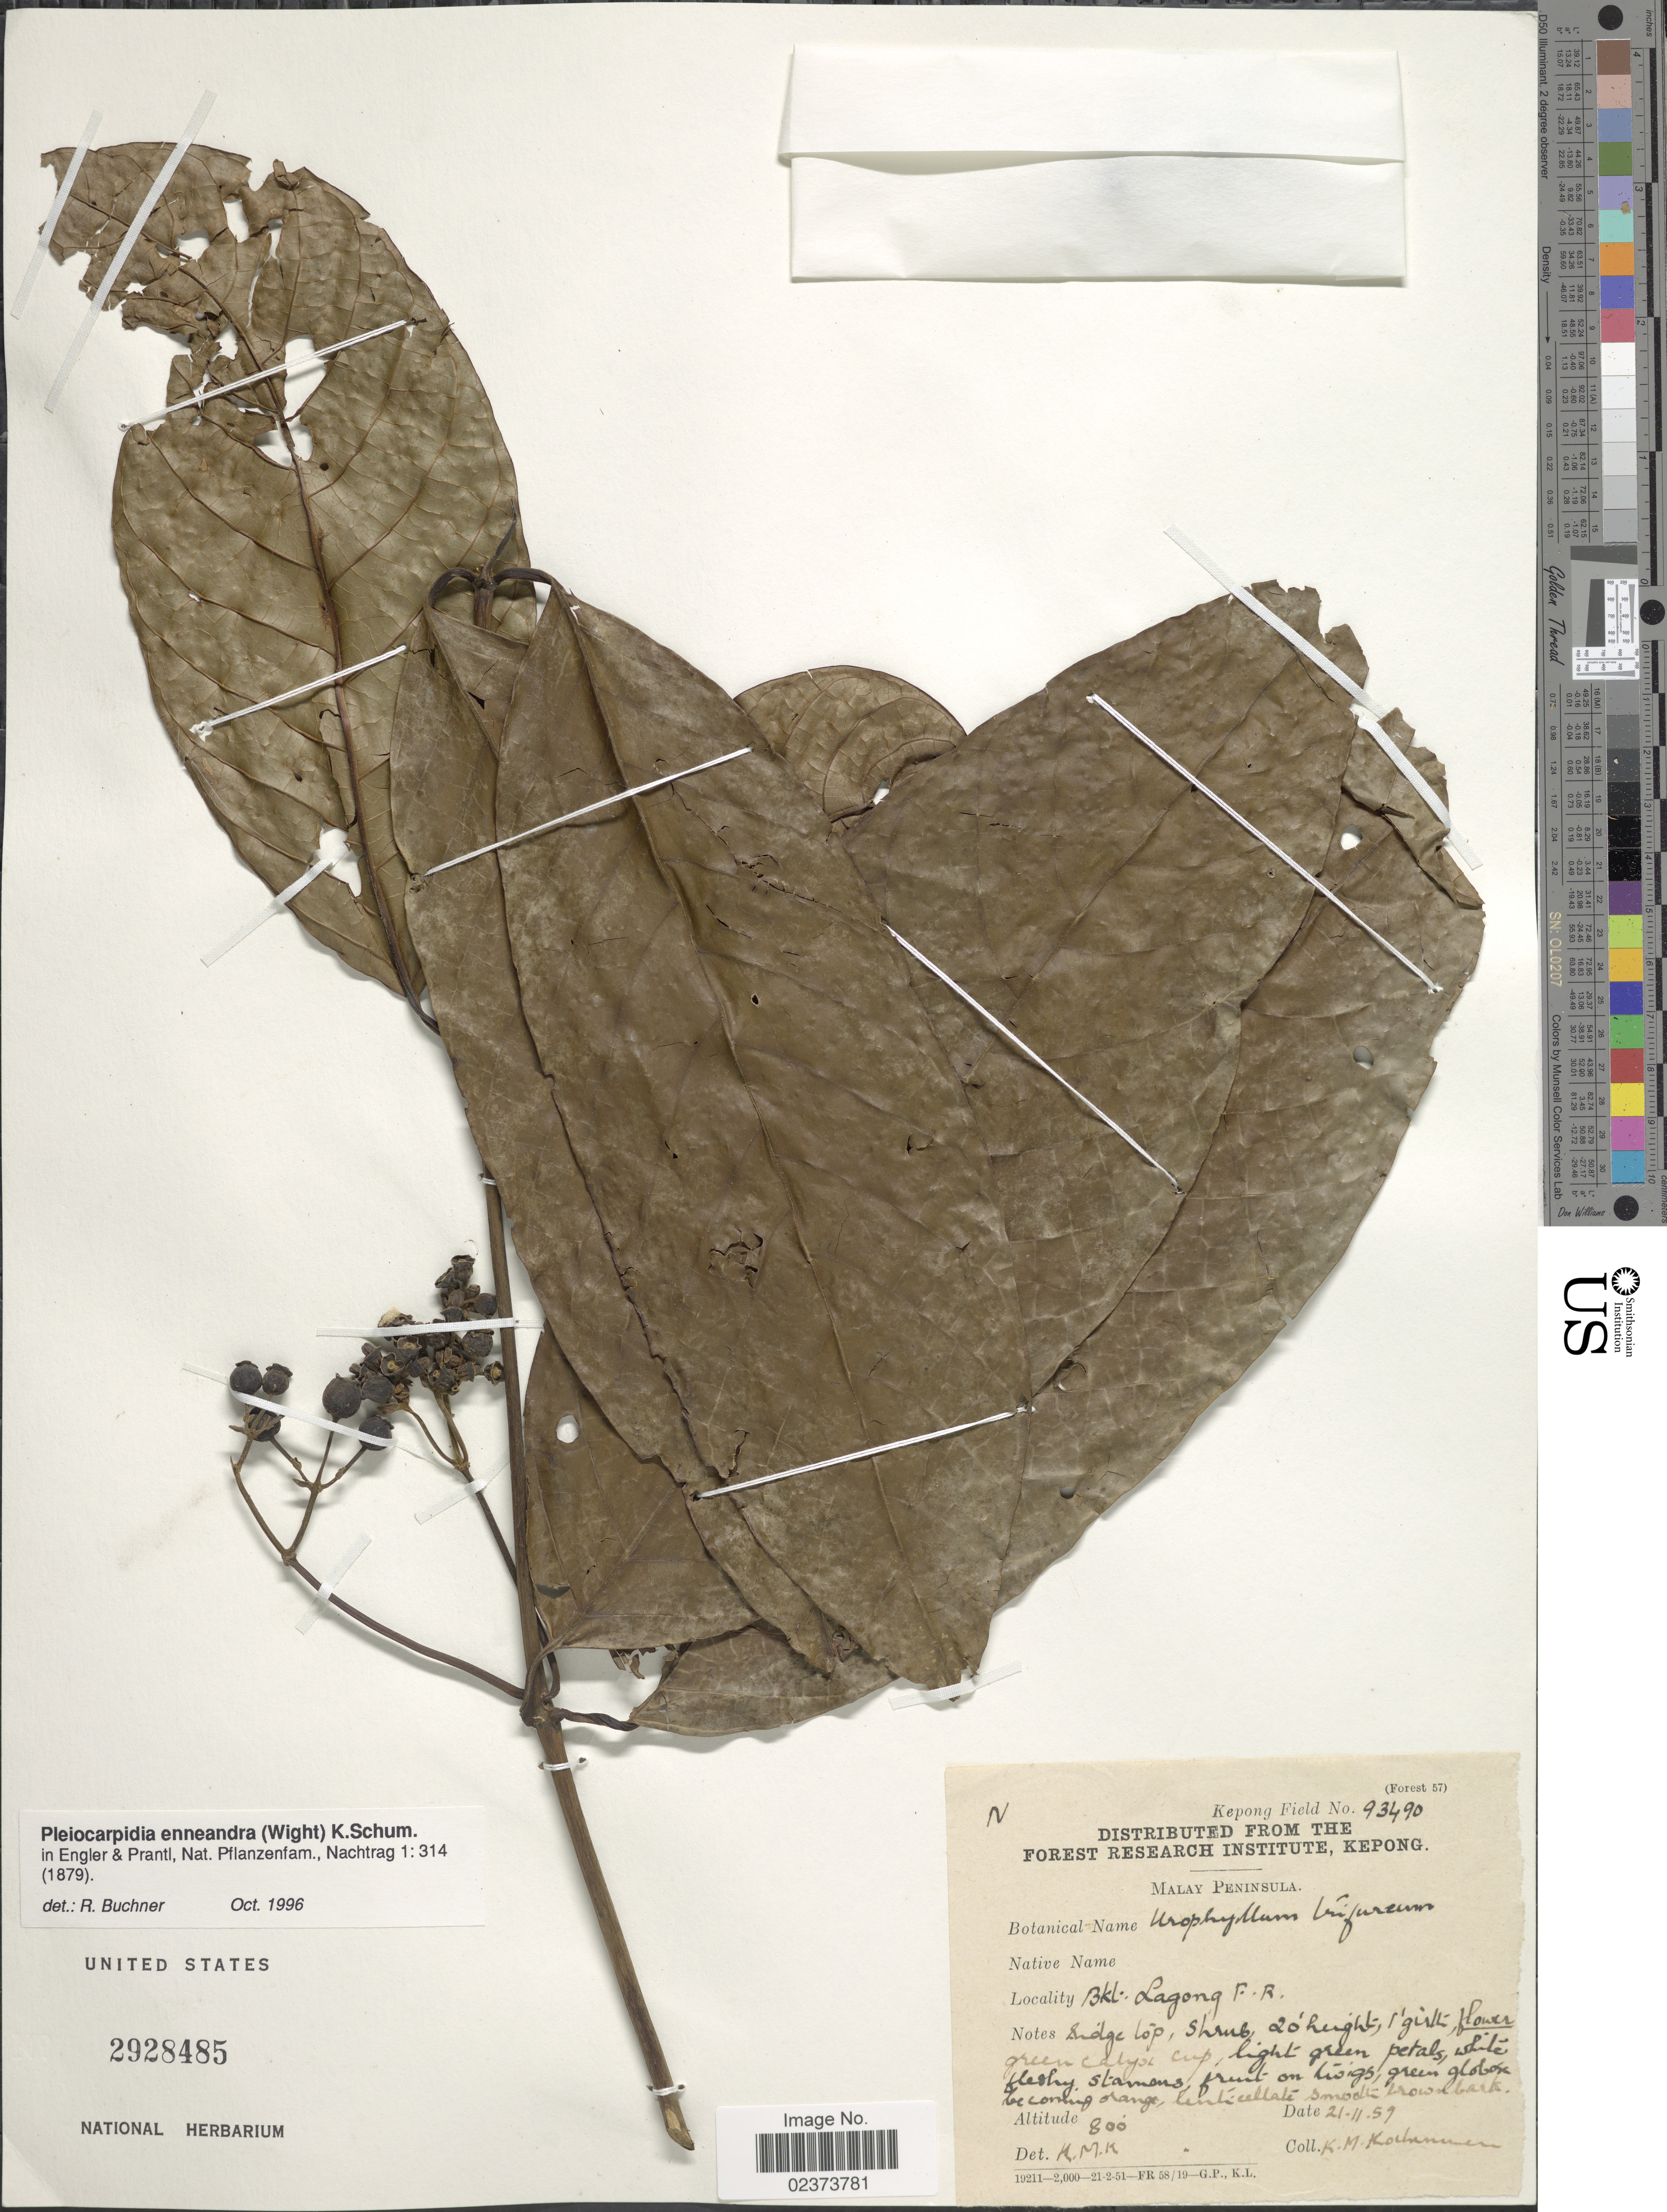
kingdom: Plantae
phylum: Tracheophyta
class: Magnoliopsida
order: Gentianales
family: Rubiaceae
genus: Pleiocarpidia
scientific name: Pleiocarpidia enneandra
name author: (Wight) K. Schum.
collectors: K. Kochummen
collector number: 93490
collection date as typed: Transcribed d/m/y: 21/2/59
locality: Malay Peninsula, Bkt. Lagong F.R.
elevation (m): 244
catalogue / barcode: US 2928485